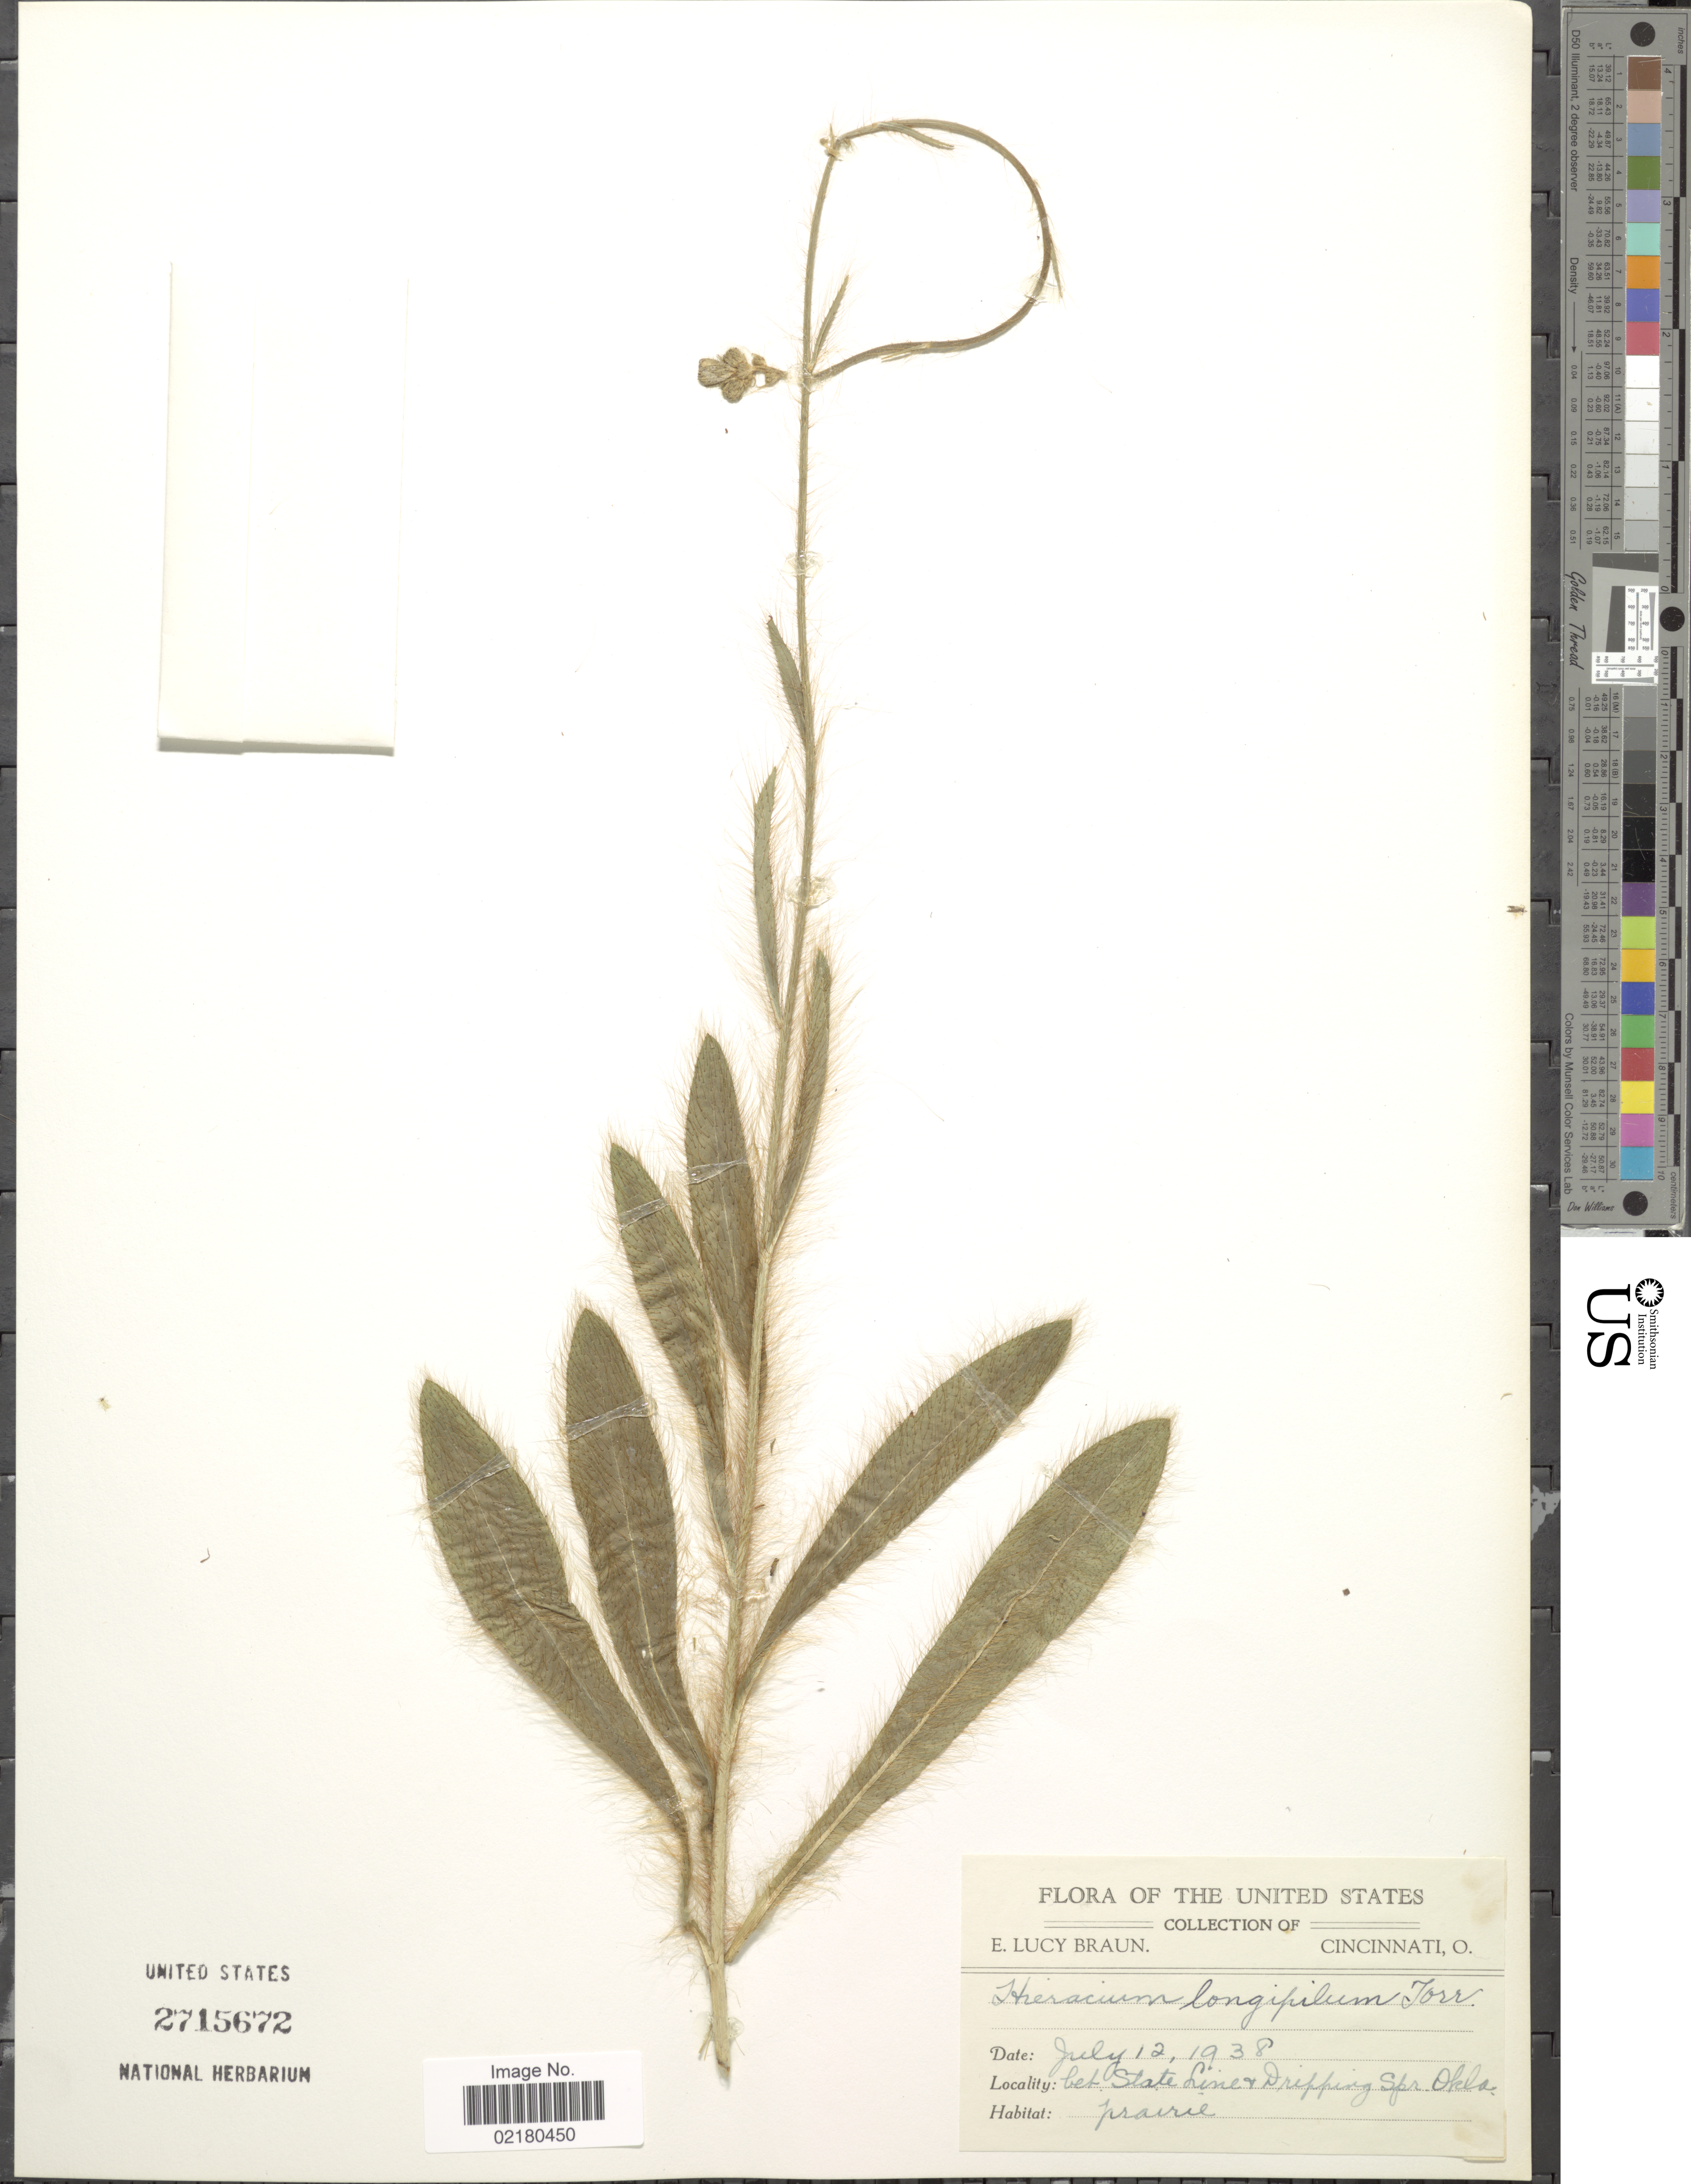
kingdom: Plantae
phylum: Tracheophyta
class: Magnoliopsida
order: Asterales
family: Asteraceae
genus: Hieracium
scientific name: Hieracium longipilum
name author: Torr. ex Hook.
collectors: L. E. Braun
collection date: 1938-07-12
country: United States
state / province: Oklahoma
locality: Between State Line and Dripping Springs, Oklahoma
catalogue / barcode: US 2715672